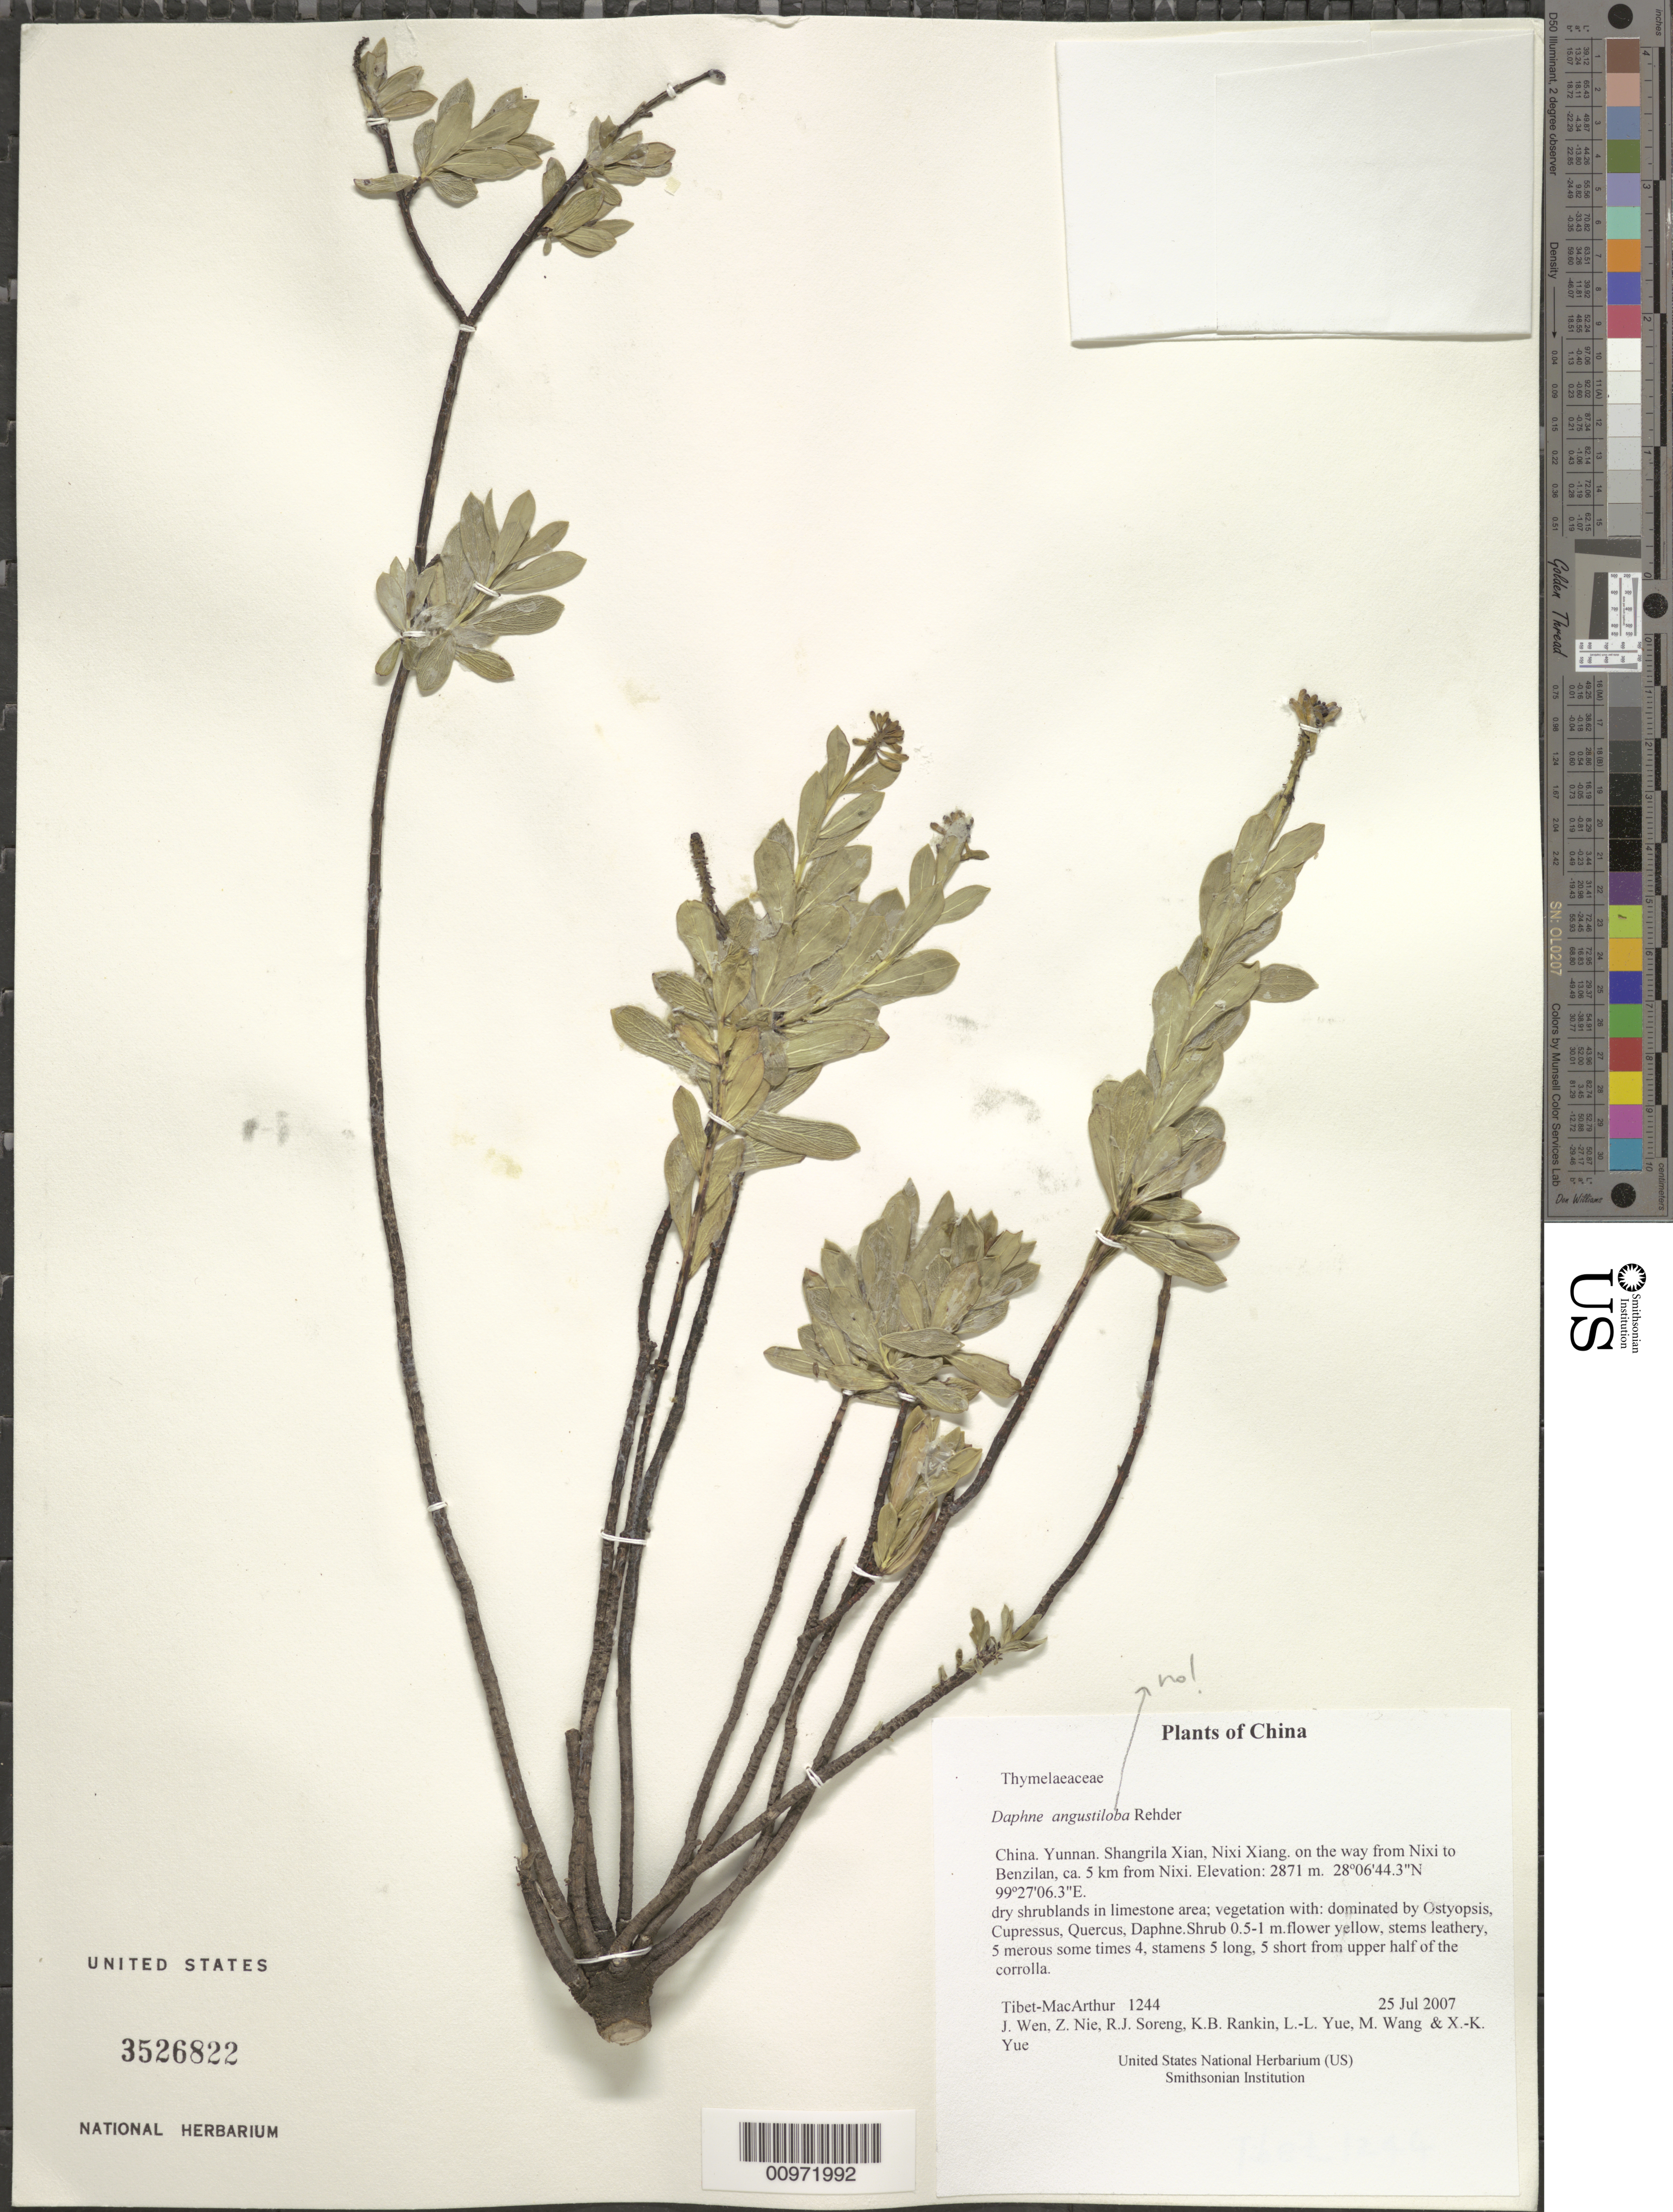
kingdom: Plantae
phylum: Tracheophyta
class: Magnoliopsida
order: Malvales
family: Thymelaeaceae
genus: Daphne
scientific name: Daphne angustiloba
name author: Rehder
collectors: Tibet-MacArthur, J. Wen, Z. Nie, R. J. Soreng, K. Rankin, L. Yue, M. Wang & X. Yue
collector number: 1244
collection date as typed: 25 Jul 2007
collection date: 2007-07-25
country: China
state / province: Yunnan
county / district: Shangrila Xian, Nixi Xiang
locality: on the way from Nixi to Benzilan, ca. 5 km from Nixi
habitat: dry shrublands in limestone area; vegetation with: dominated by Ostyopsis, Cupressus, Quercus, Daphne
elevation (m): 2871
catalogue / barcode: US 3526822